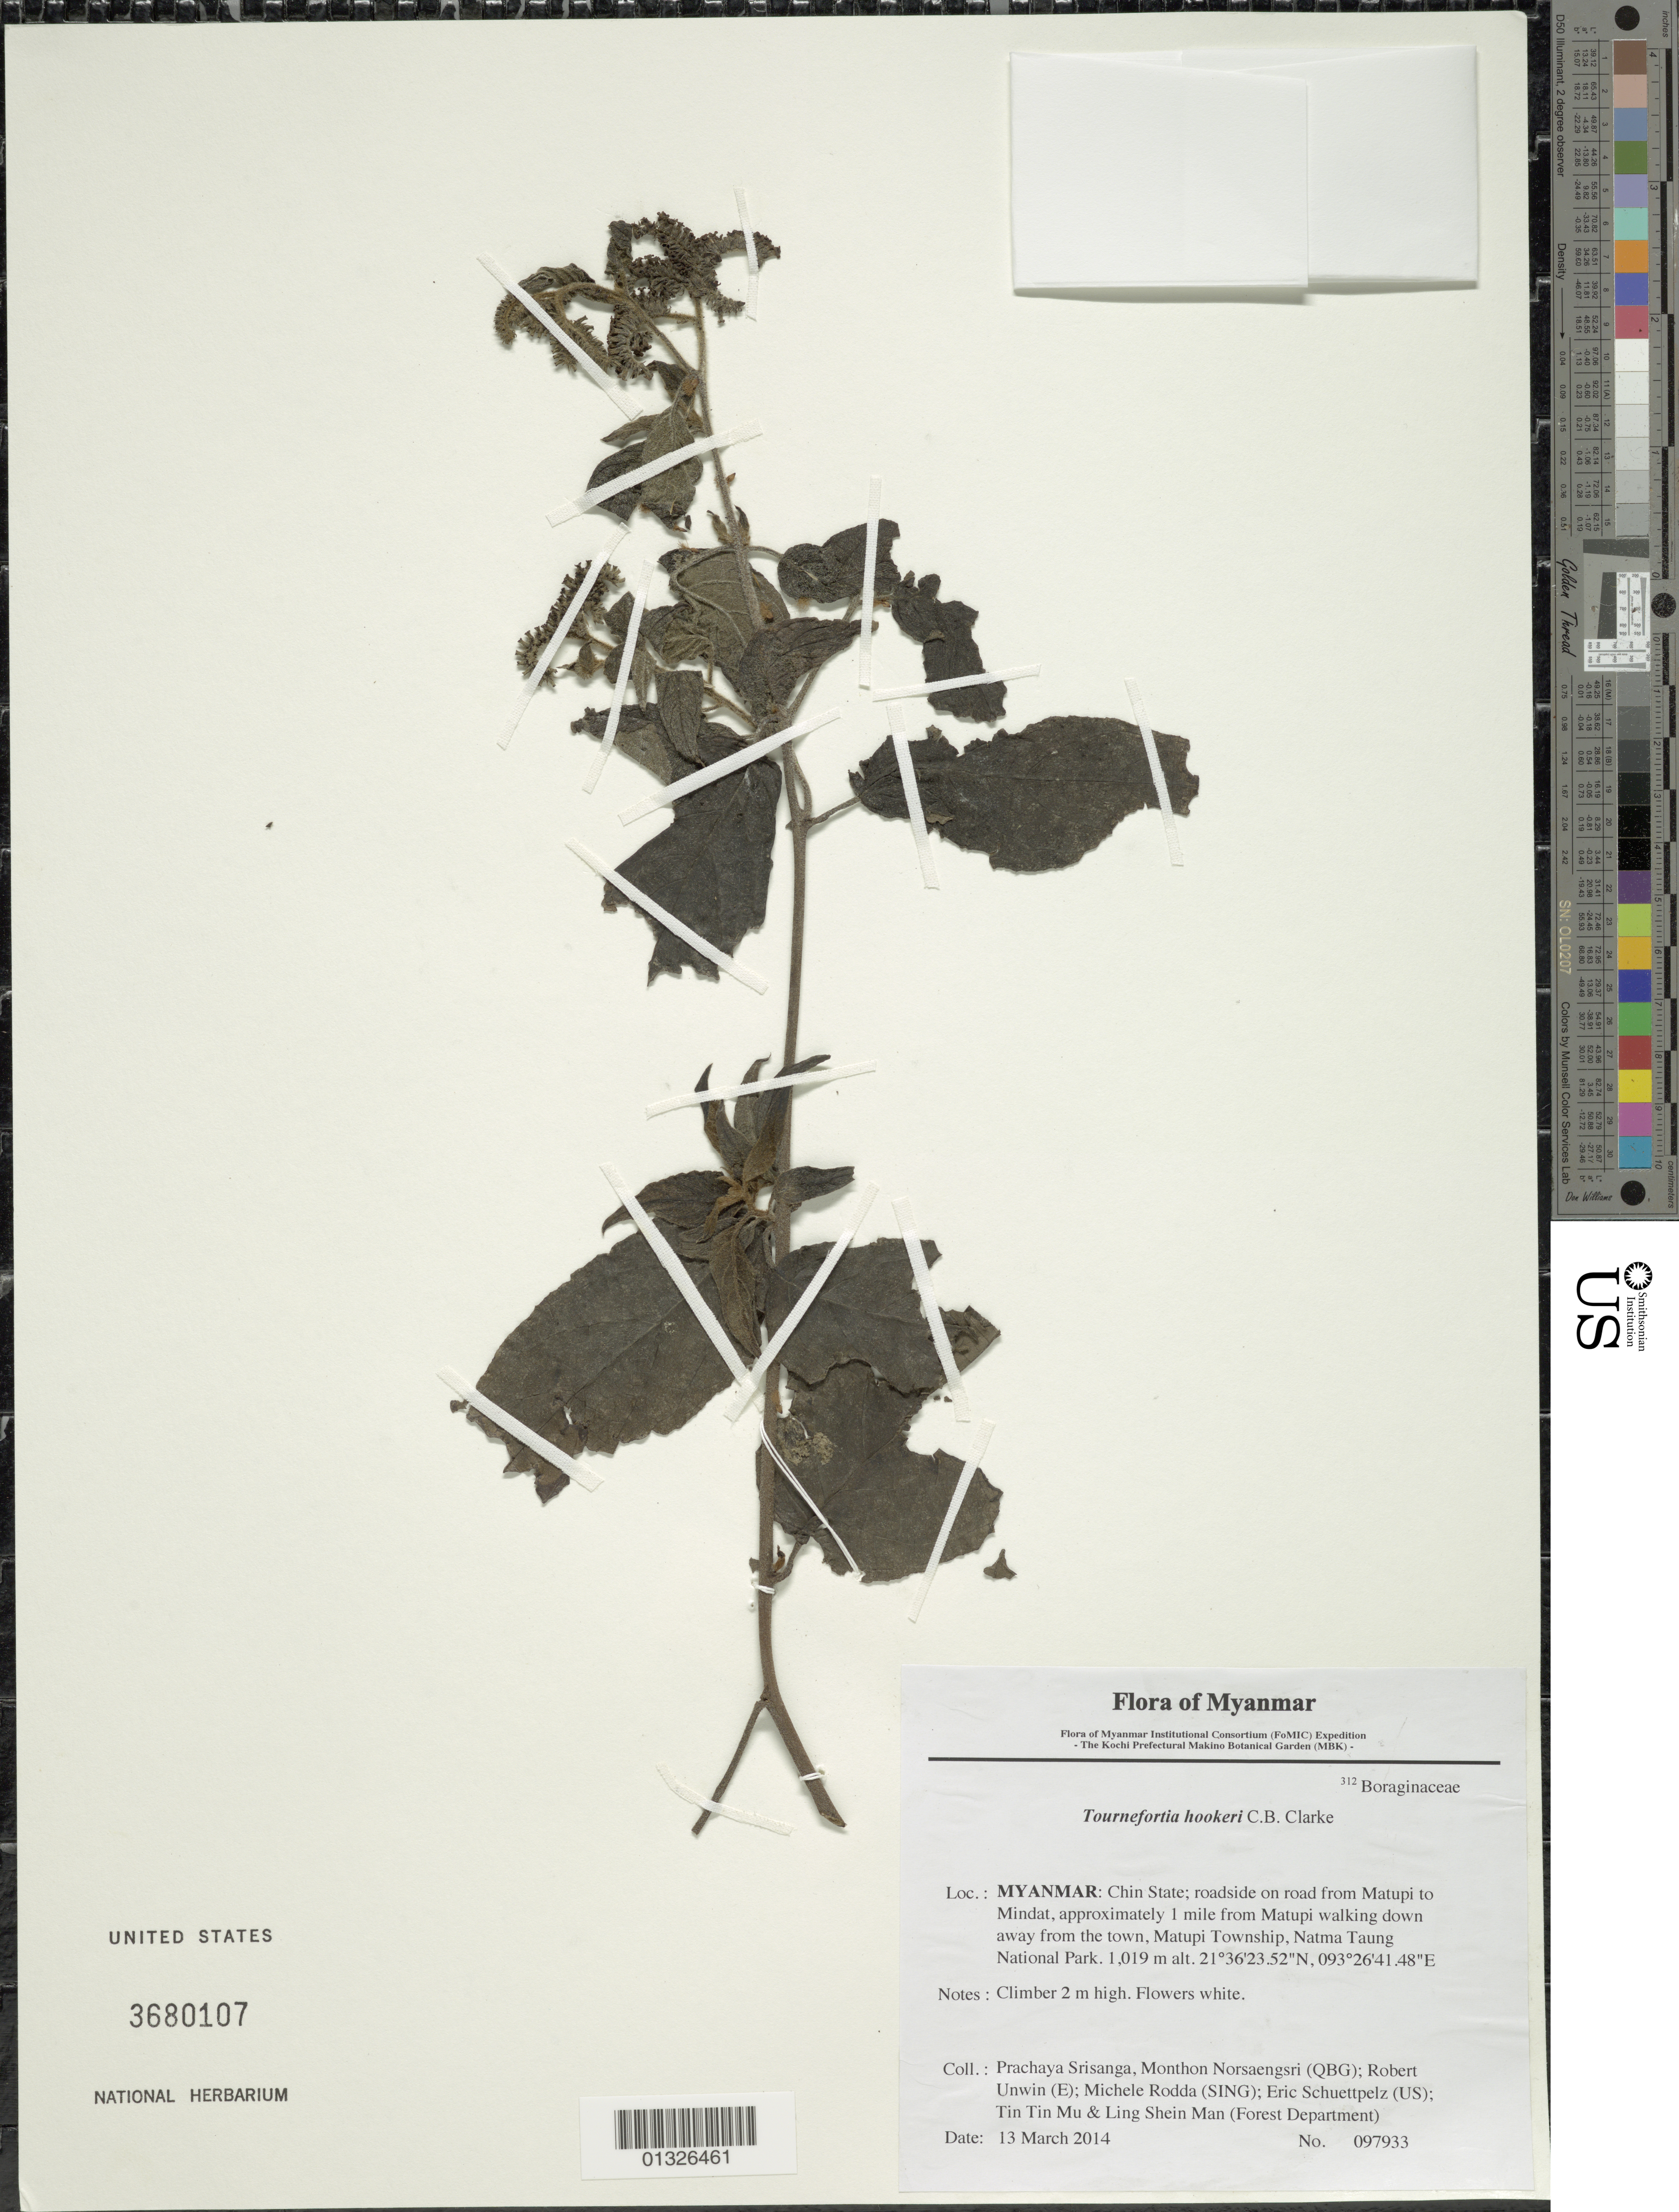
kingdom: Plantae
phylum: Tracheophyta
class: Magnoliopsida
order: Boraginales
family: Heliotropiaceae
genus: Tournefortia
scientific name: Tournefortia hookeri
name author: C.B. Clarke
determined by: Fujikawa, Kazumi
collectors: P. Srisanga, M. Norsaengsri, R. Unwin, M. Rodda, E. Schuettpelz, Tin Tin Mu & Ling Shein Man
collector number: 97933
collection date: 2014-03-13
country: Myanmar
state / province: Chin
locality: Roadside on road from Matupi to Mindat, approximately 1 mile from Matupi walking down away from the town, Matupi Township, Natma Taung National Park.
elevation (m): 1019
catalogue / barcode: US 3680107